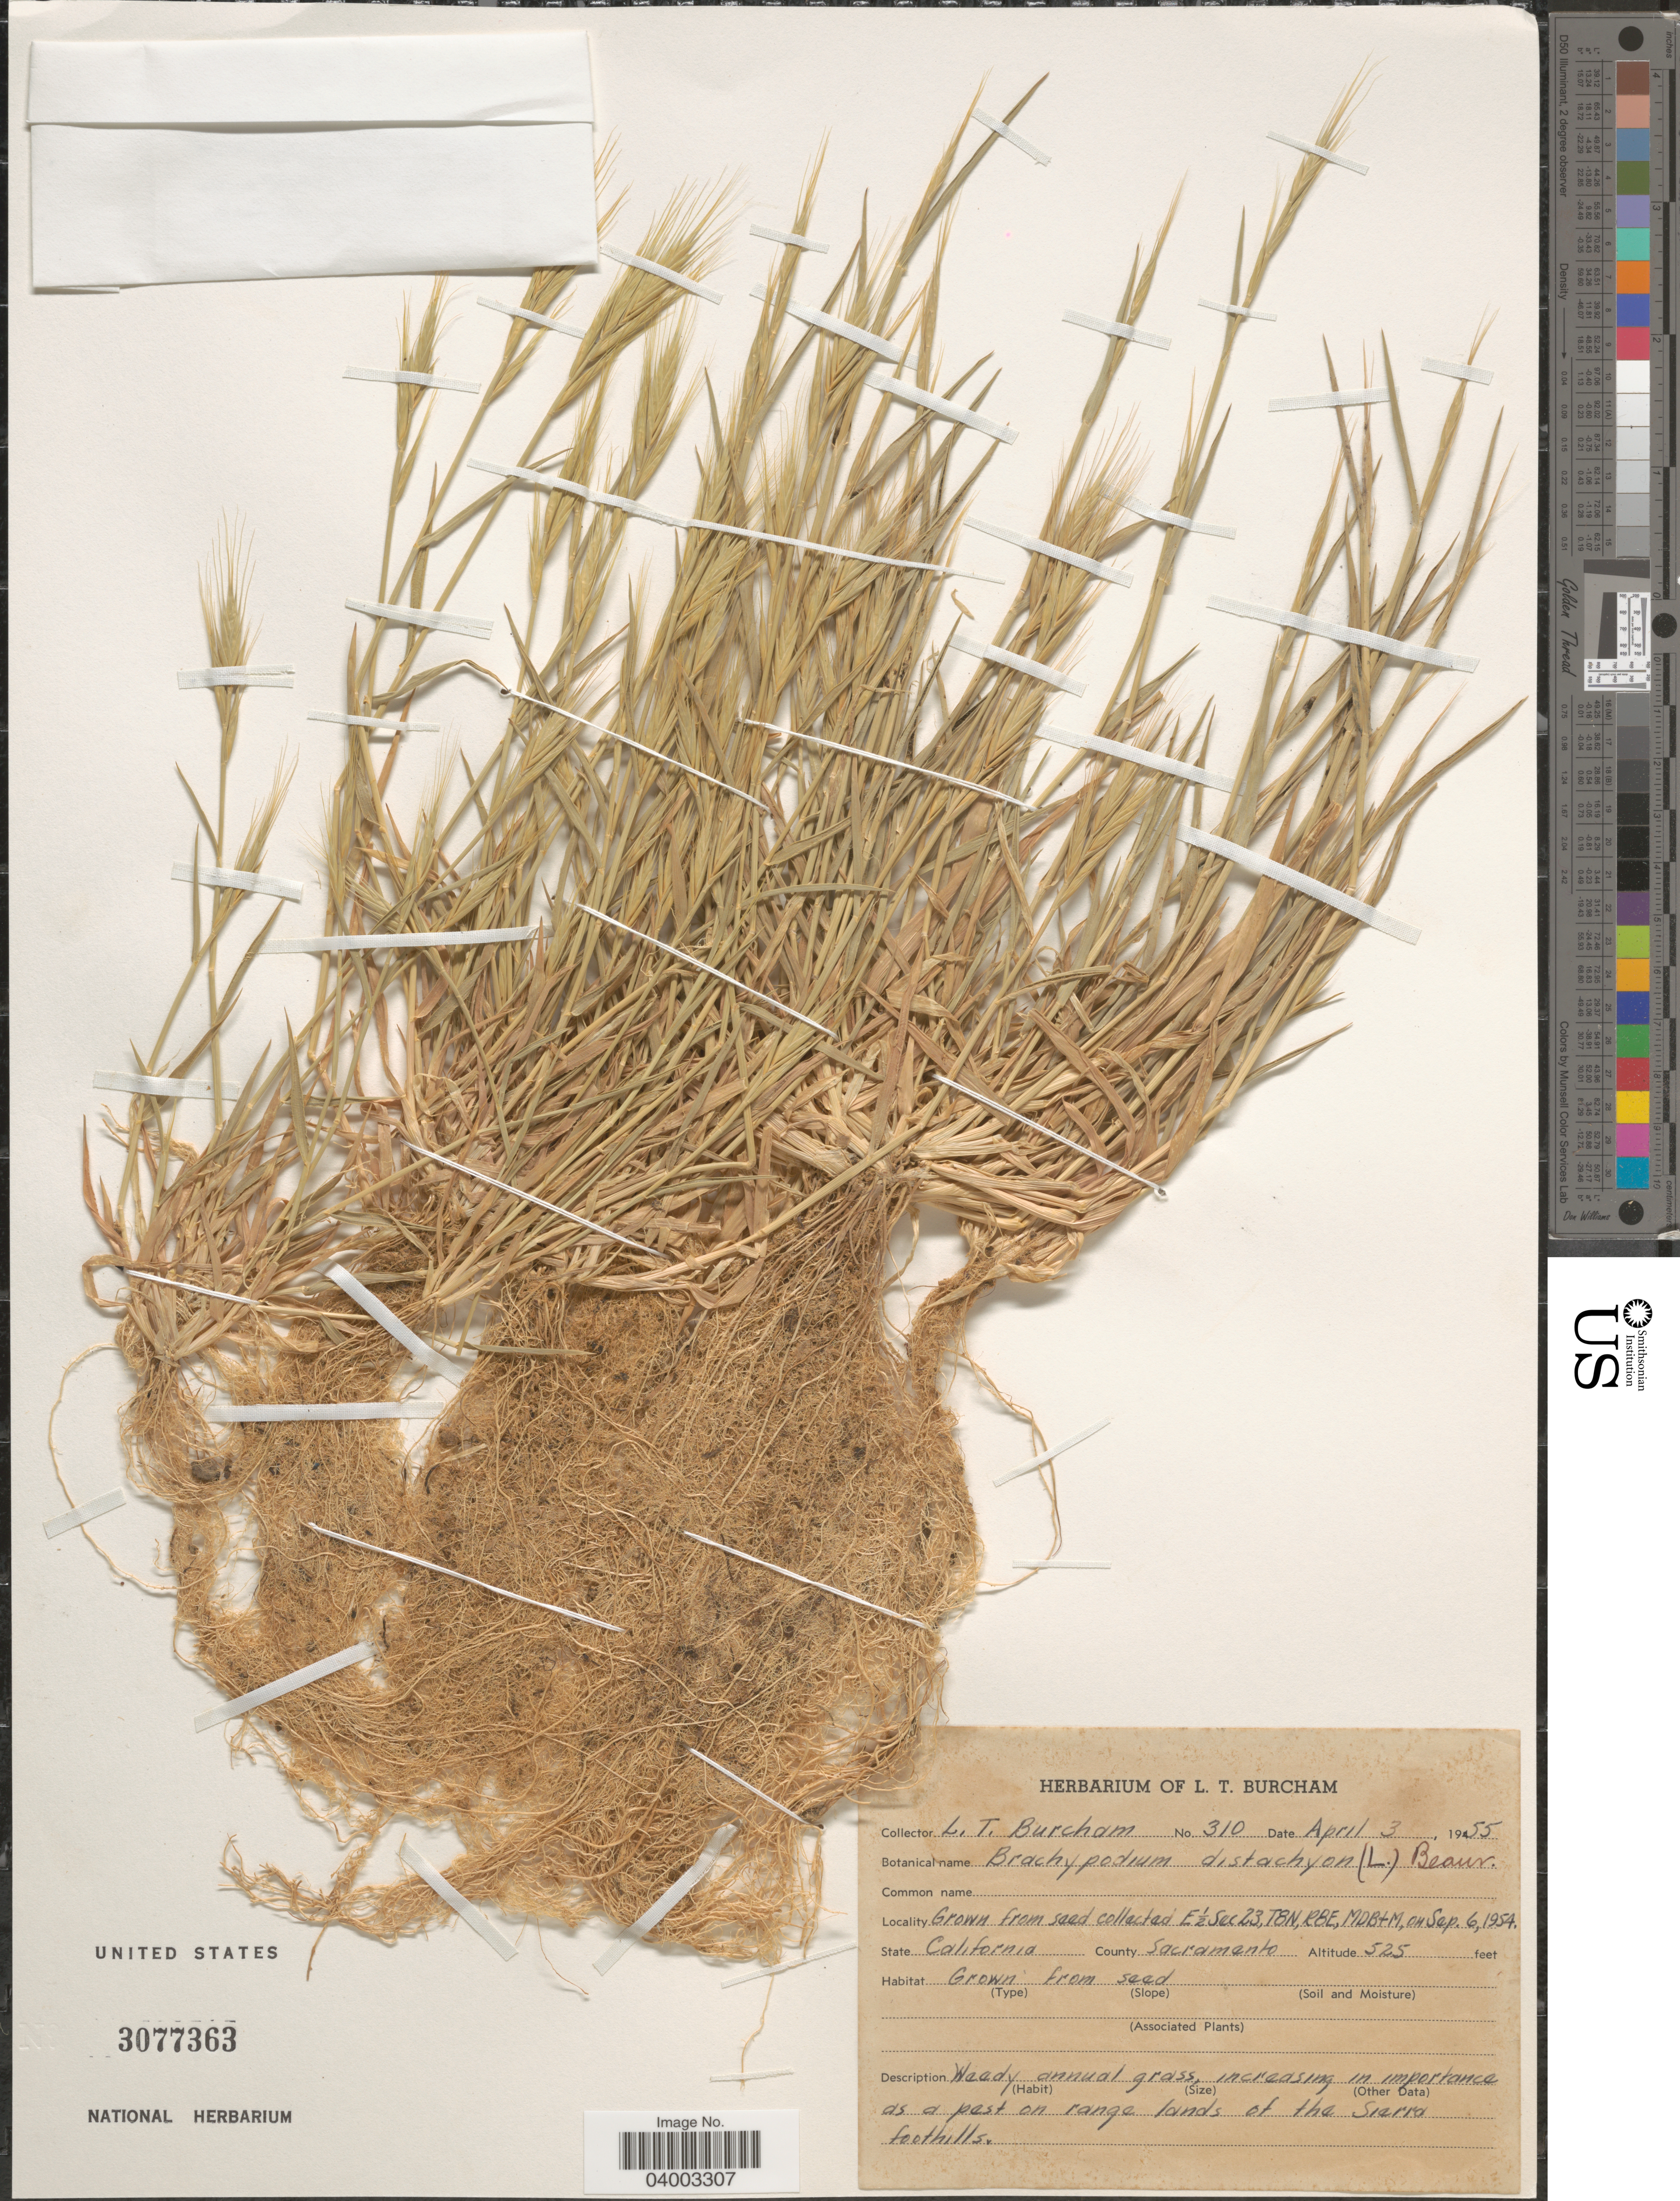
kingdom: Plantae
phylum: Tracheophyta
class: Liliopsida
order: Poales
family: Poaceae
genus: Brachypodium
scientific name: Brachypodium distachyon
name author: (L.) P. Beauv.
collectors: L. Burcham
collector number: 310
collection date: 1955-04-03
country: United States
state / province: California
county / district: Sacramento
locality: E½ Sec 23, T8N, R8E, MDB&M County Sacramento.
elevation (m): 160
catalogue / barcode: US 3077363